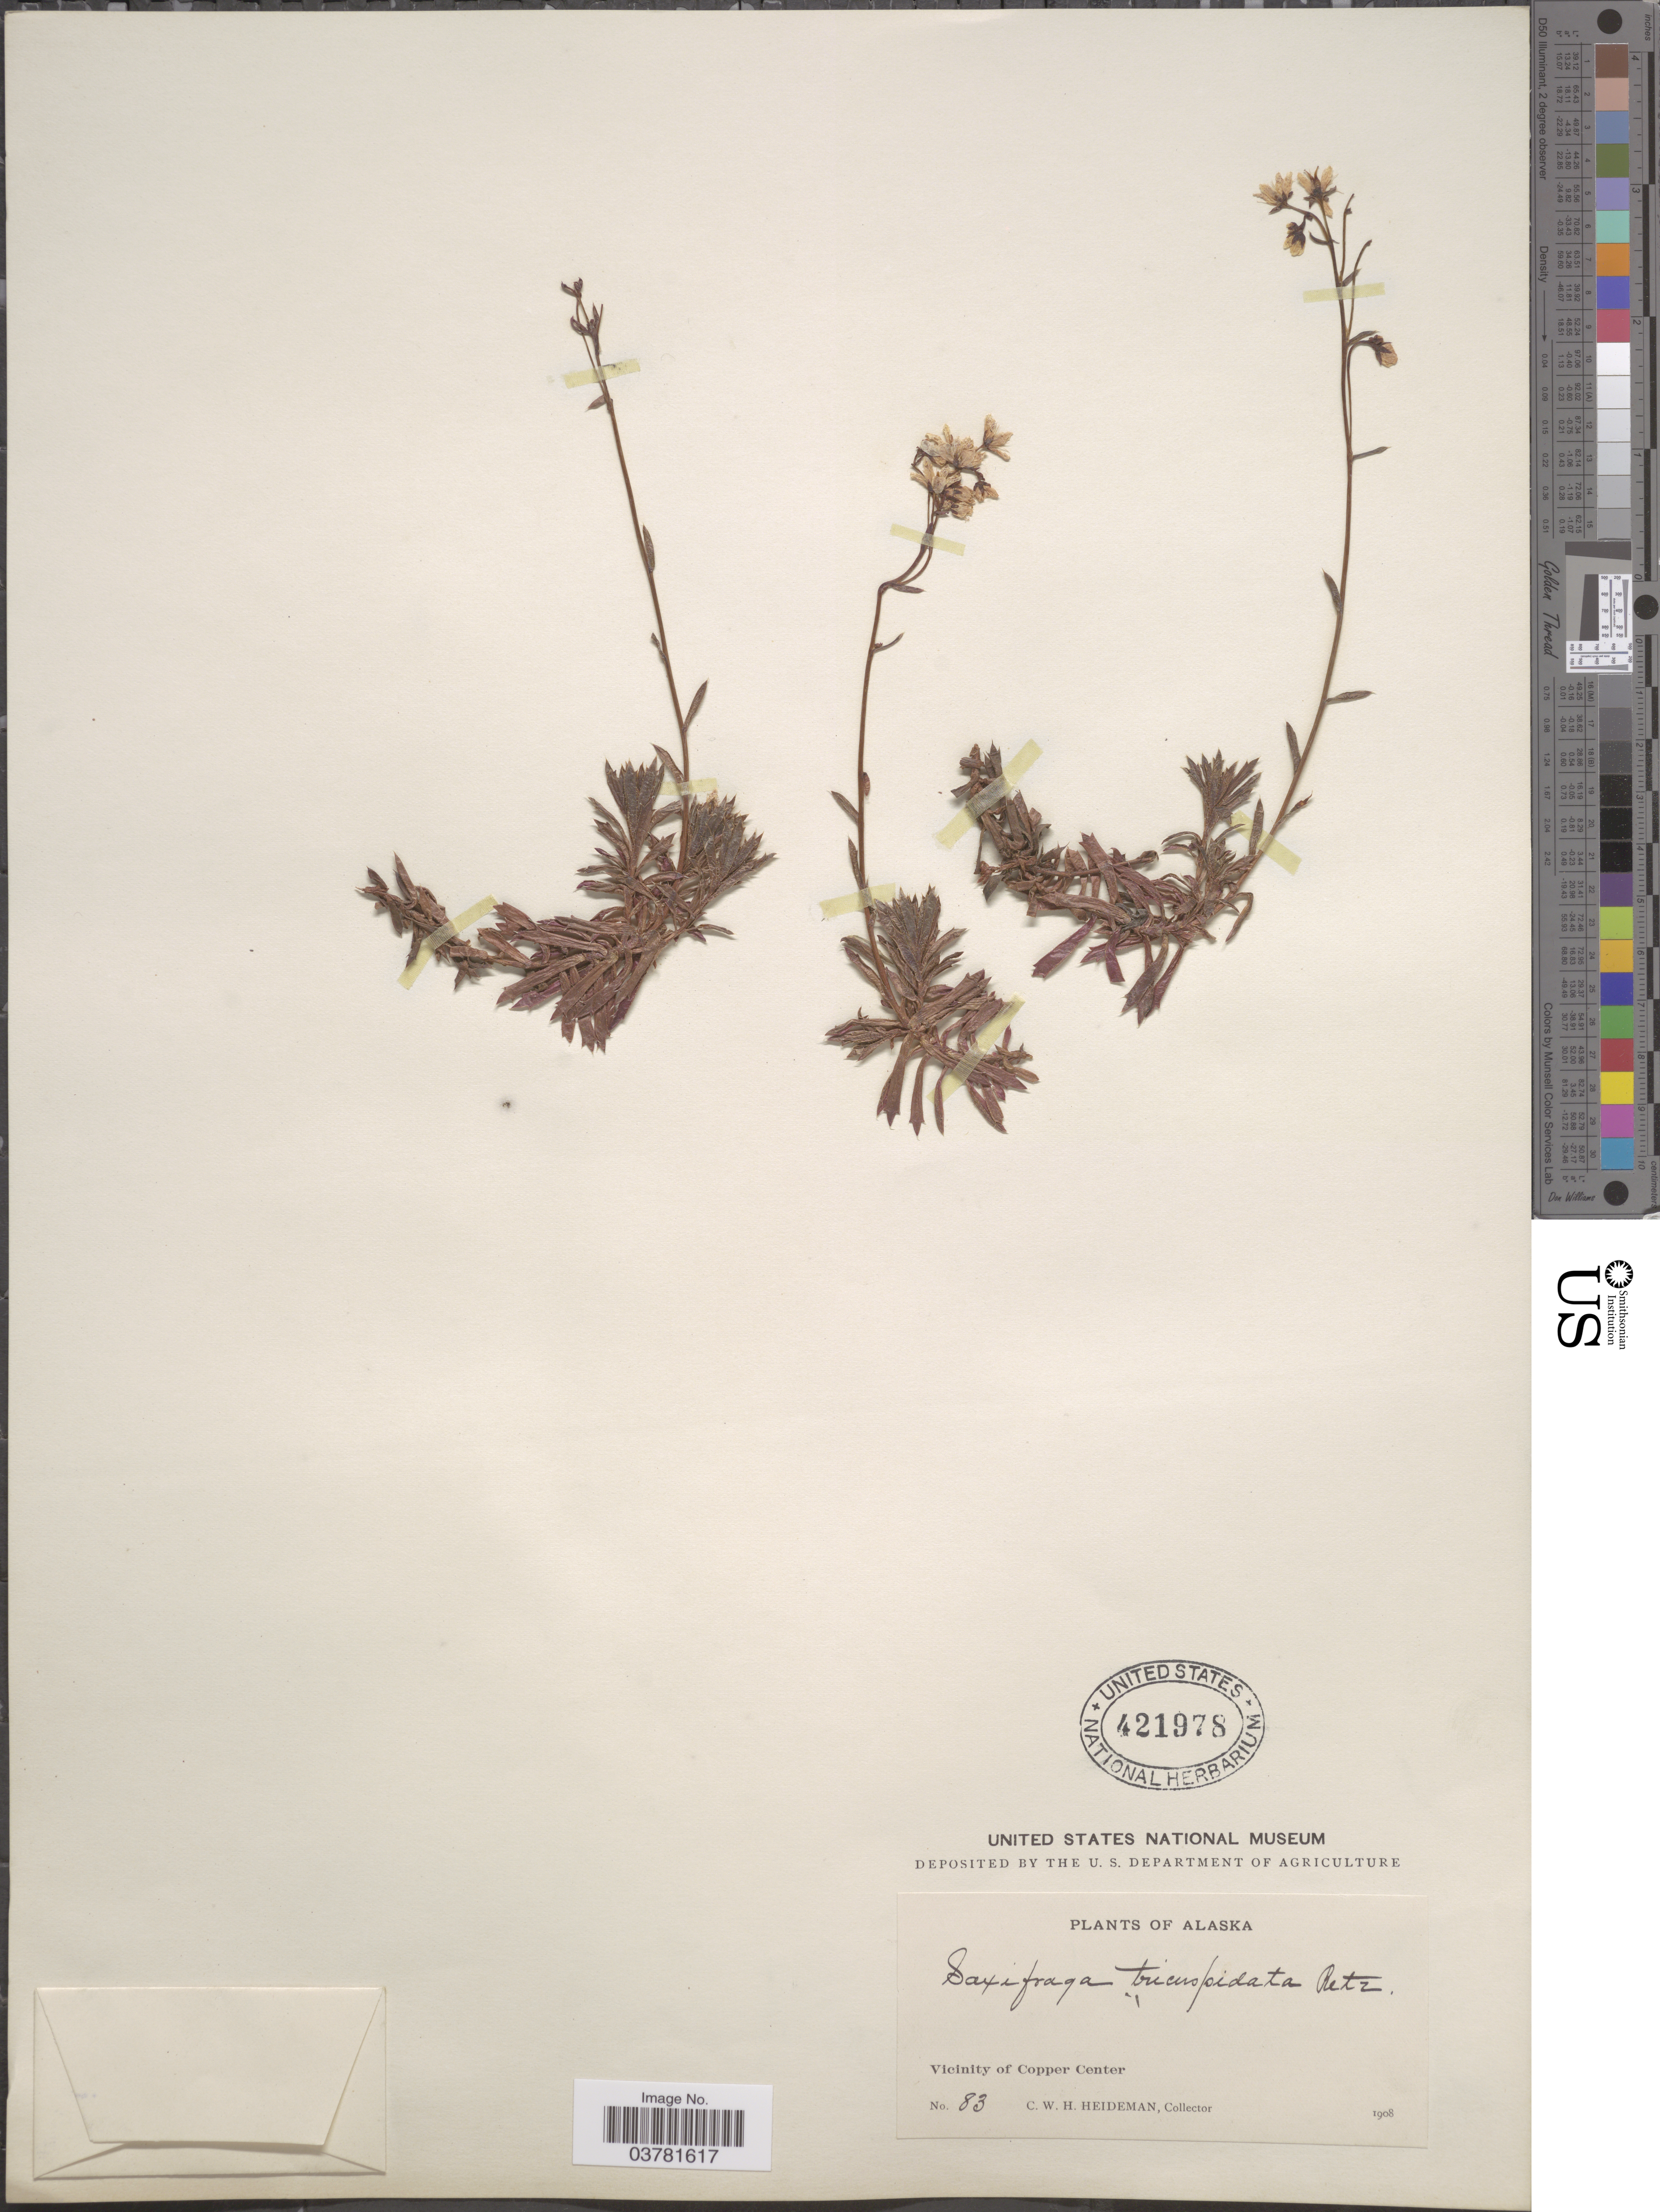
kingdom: Plantae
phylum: Tracheophyta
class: Magnoliopsida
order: Saxifragales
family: Saxifragaceae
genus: Saxifraga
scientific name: Saxifraga tricuspidata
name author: Rottb.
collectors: C. Heideman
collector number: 83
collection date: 1908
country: United States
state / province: Alaska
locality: Vicinity of Copper Center.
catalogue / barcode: US 421978